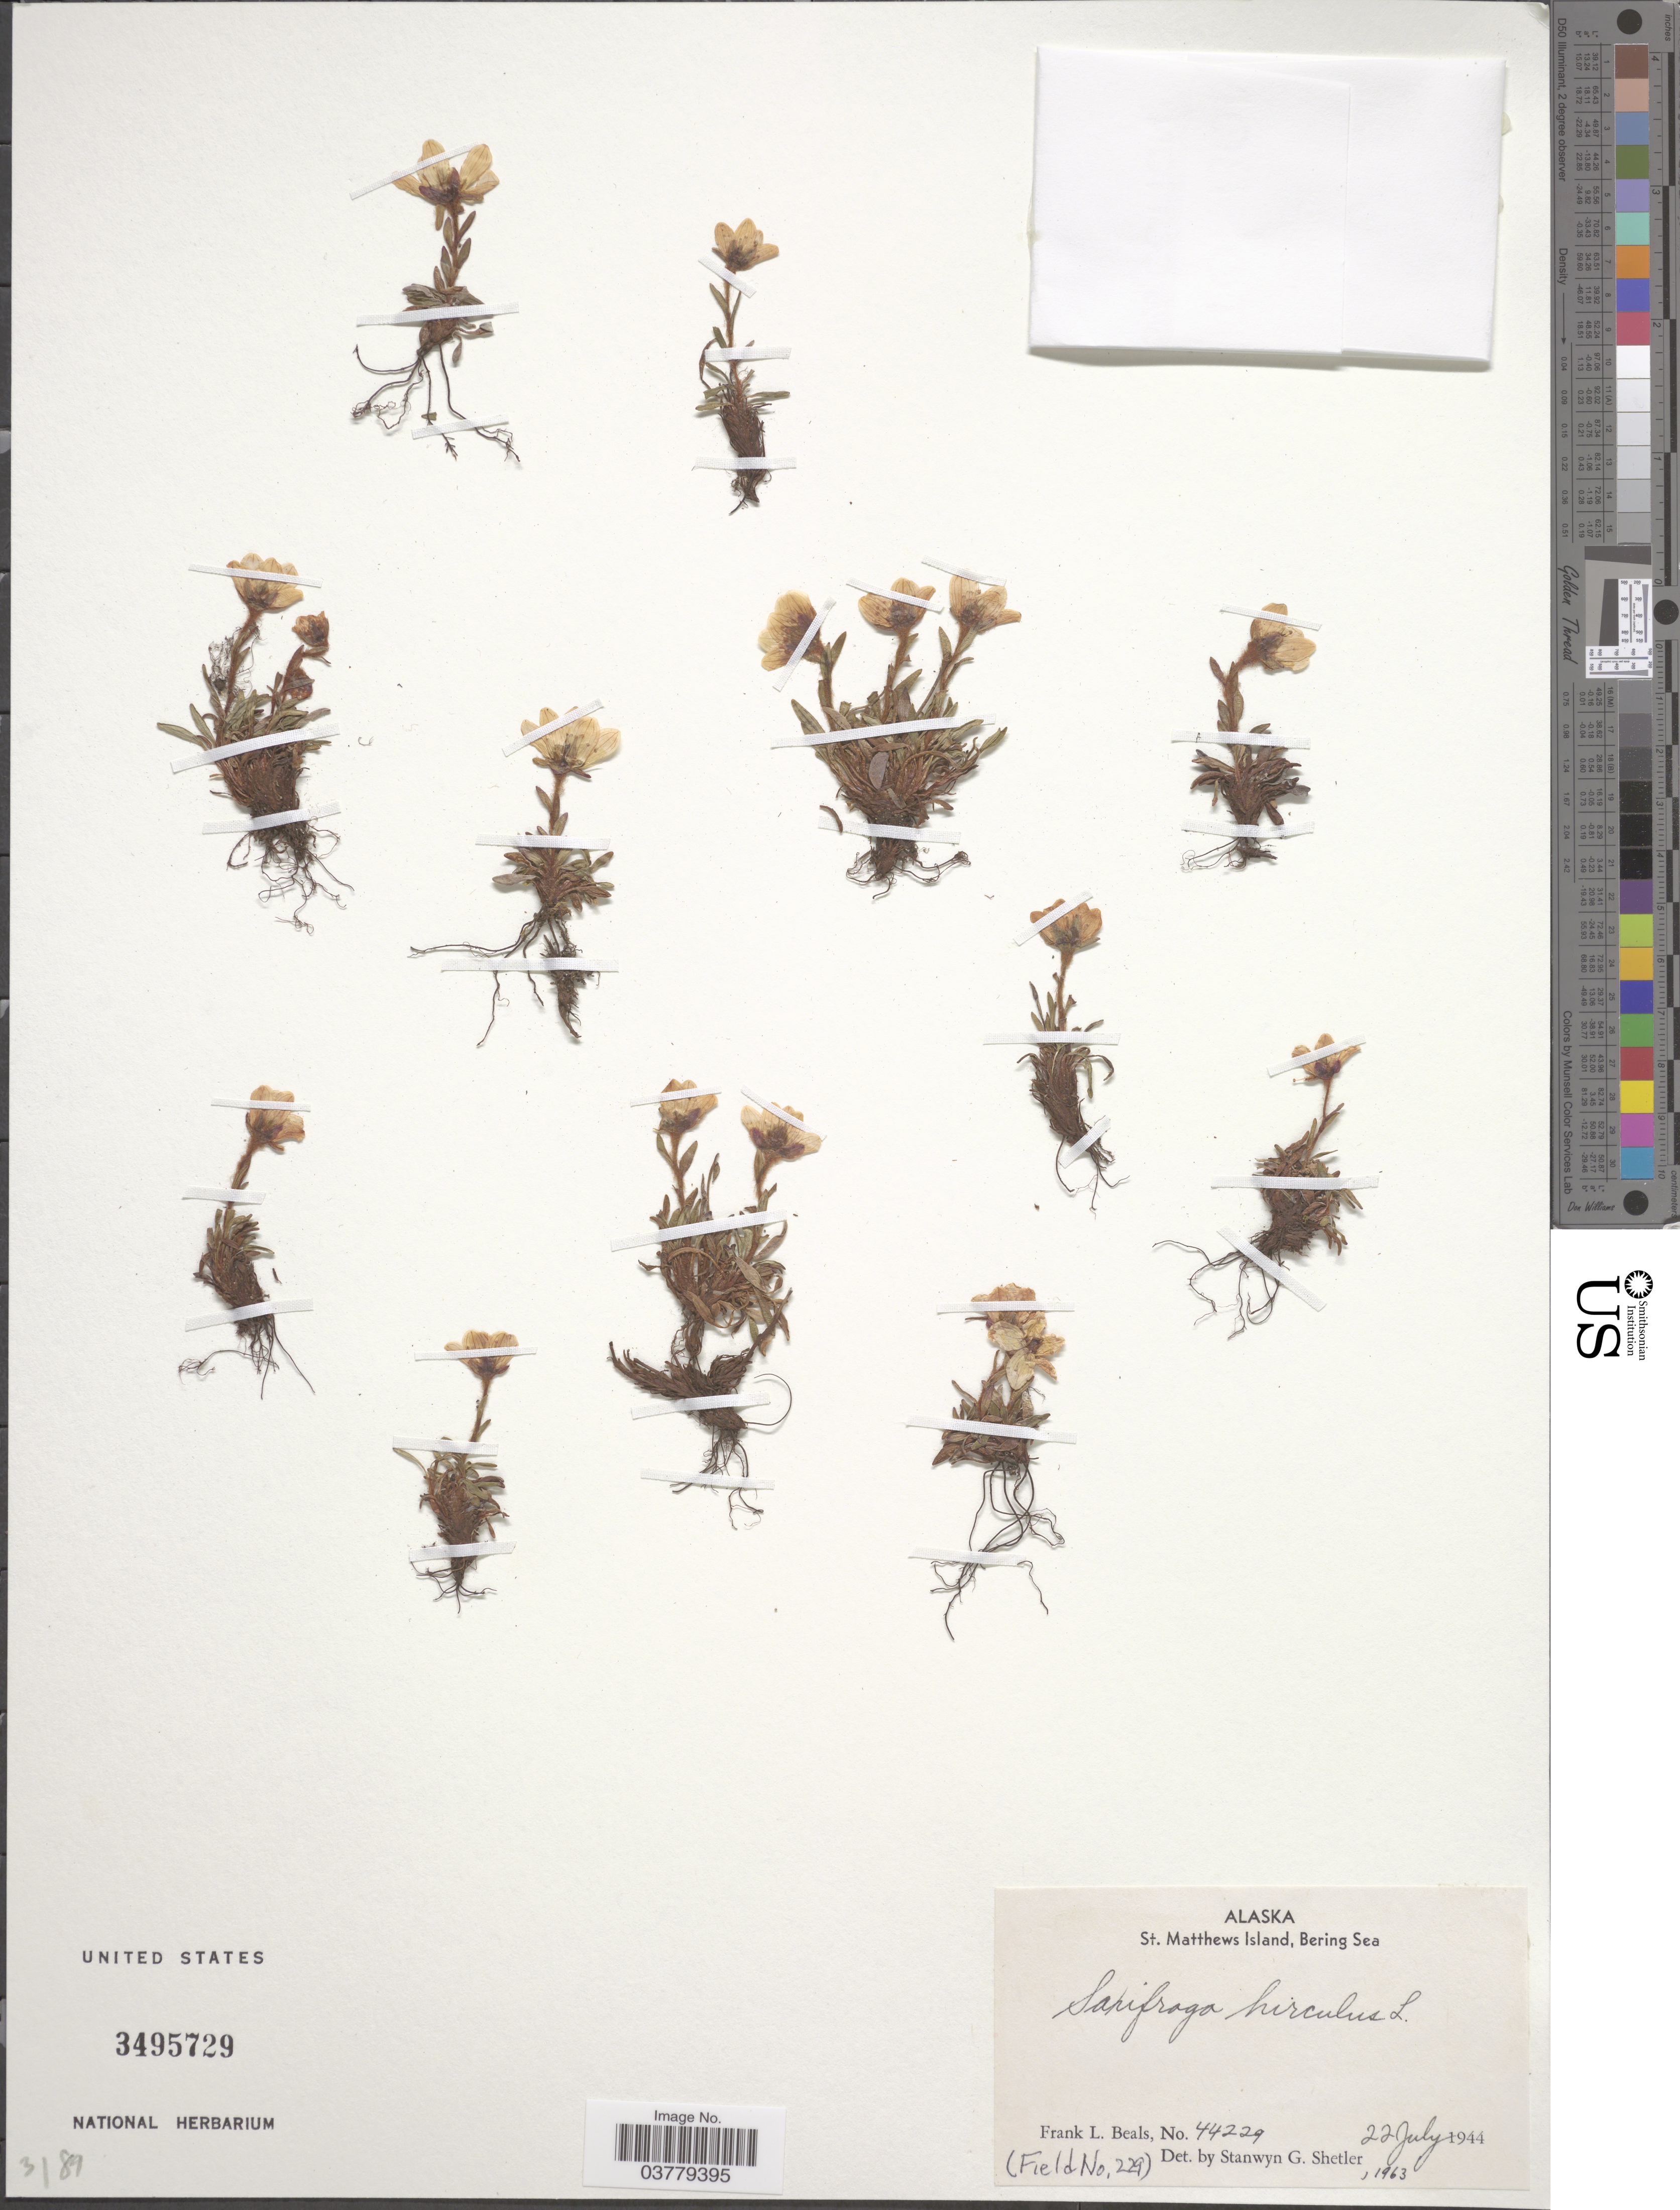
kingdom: Plantae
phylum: Tracheophyta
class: Magnoliopsida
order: Saxifragales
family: Saxifragaceae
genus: Saxifraga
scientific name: Saxifraga hirculus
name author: L.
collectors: F. Beals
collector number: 44229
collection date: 1944-07-22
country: United States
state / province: Alaska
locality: St. Matthews Island, Bering Sea.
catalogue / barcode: US 3495729